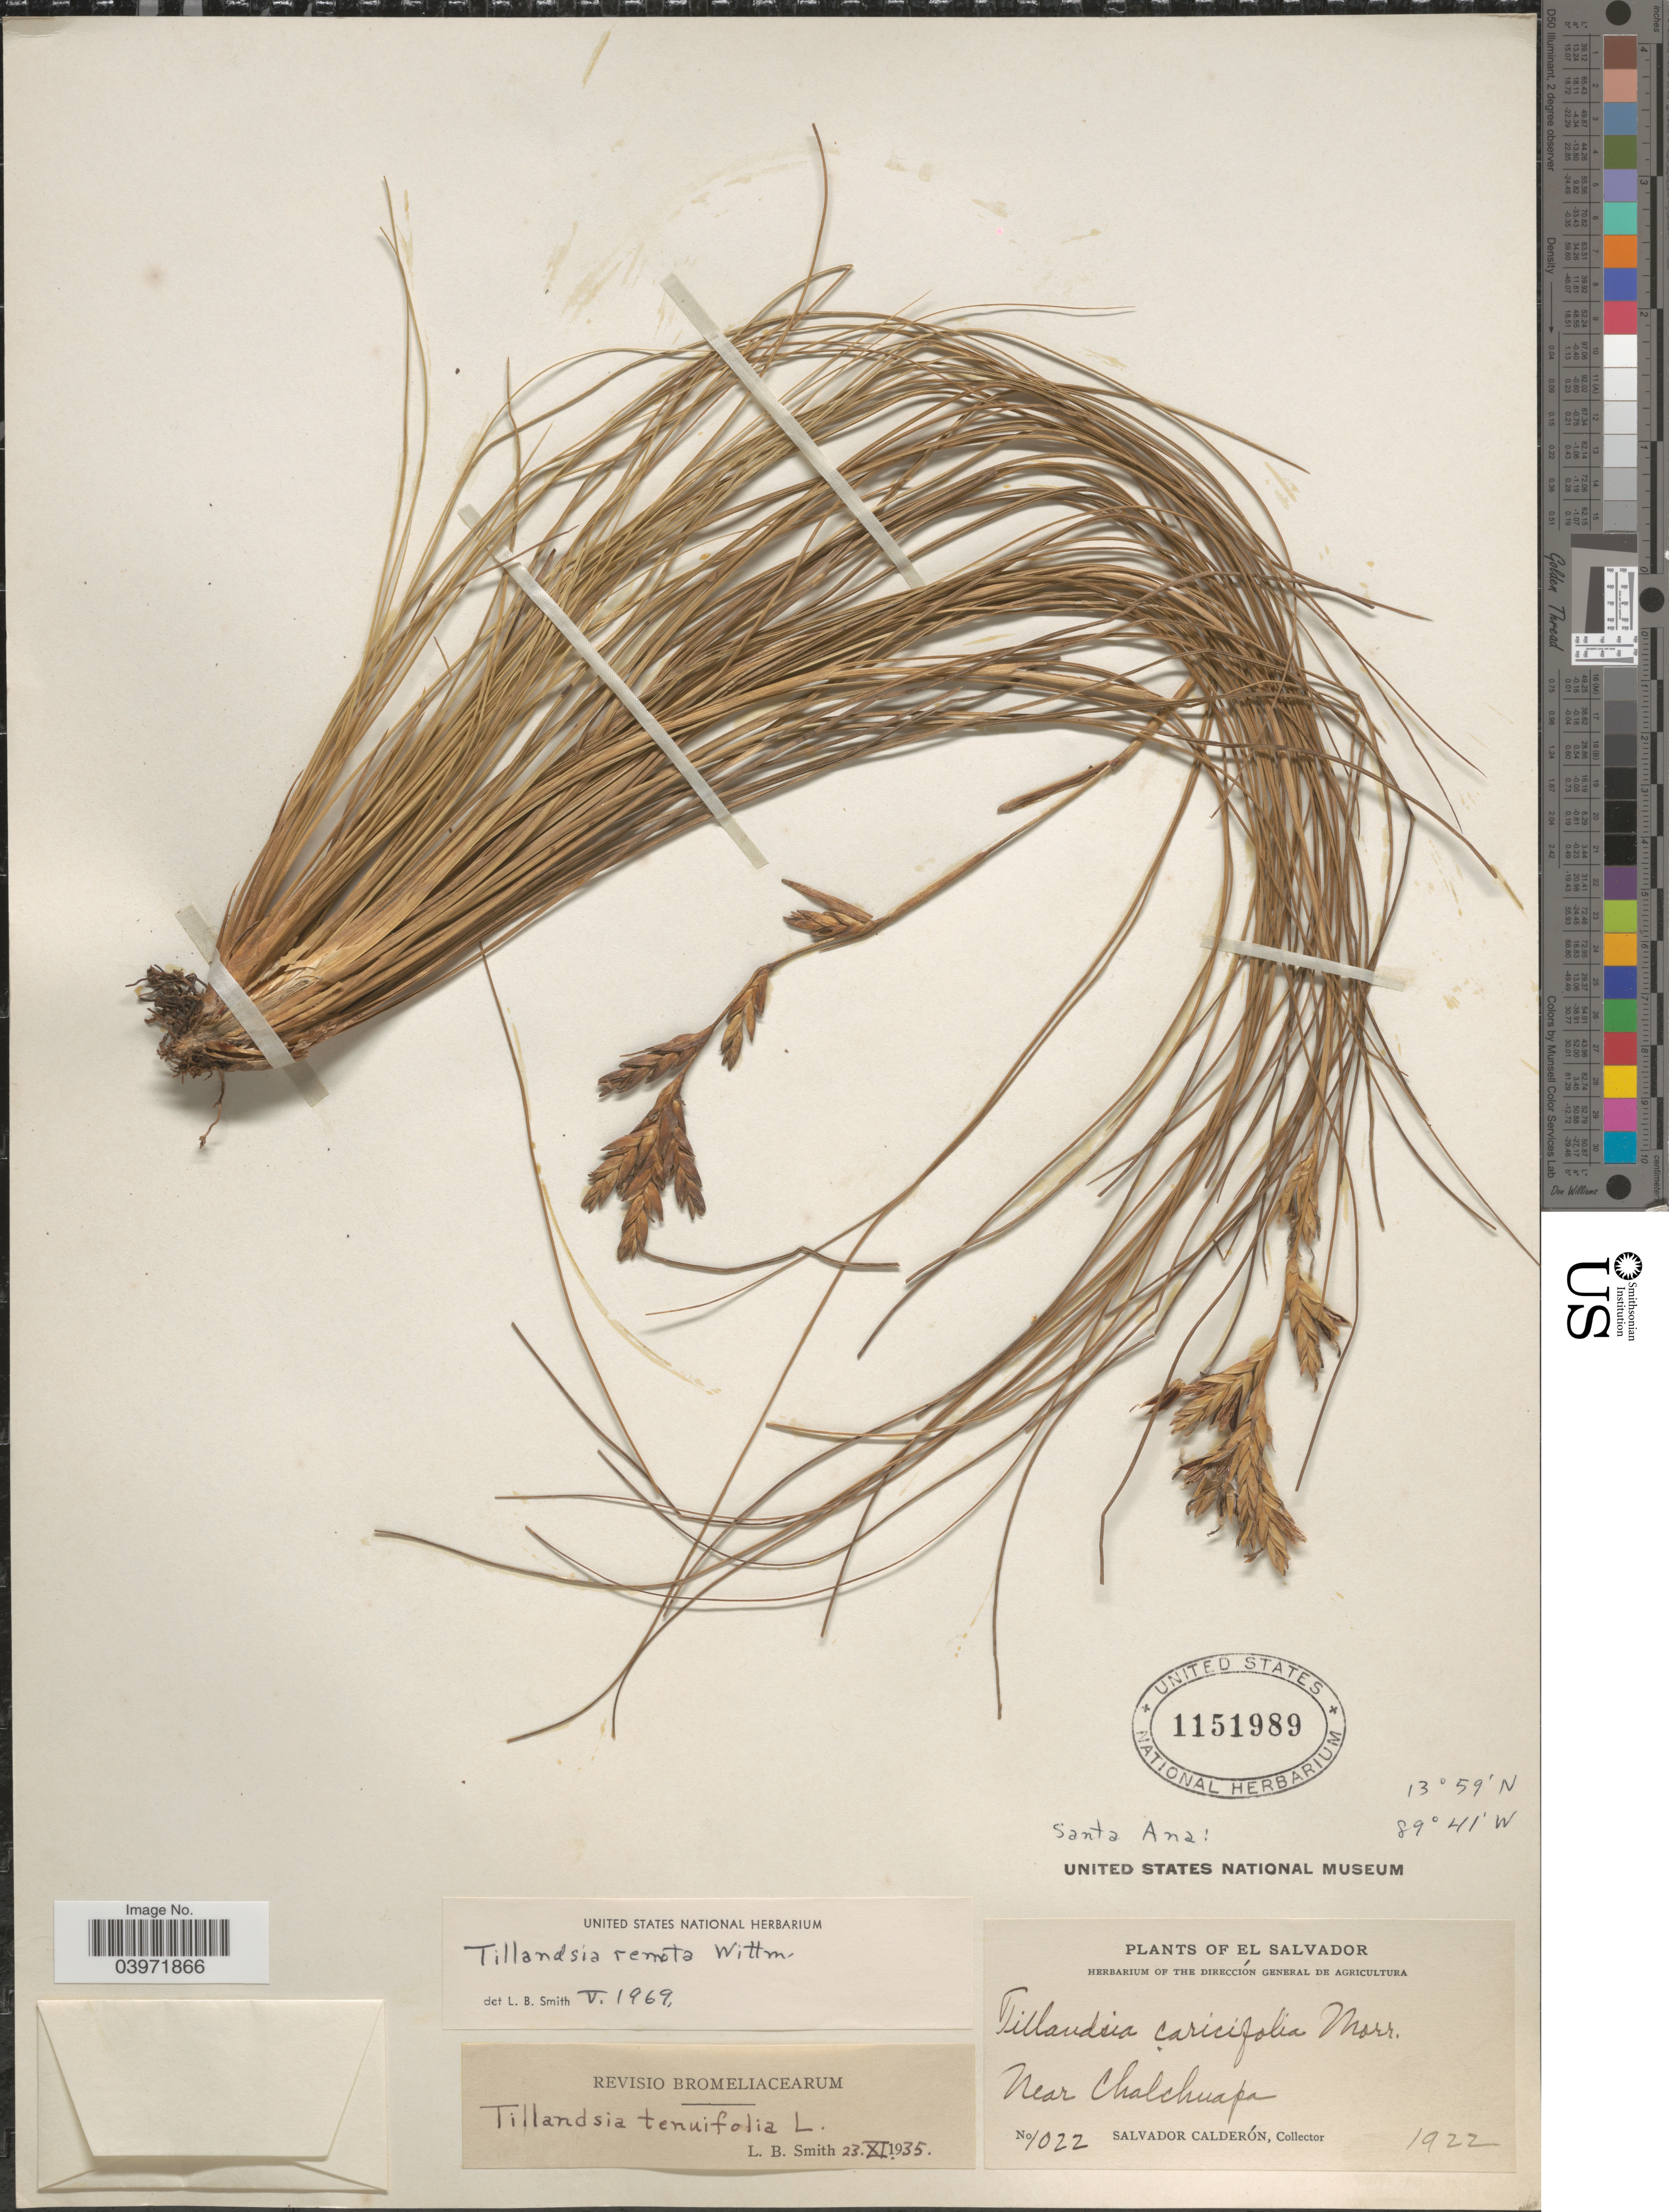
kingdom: Plantae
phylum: Tracheophyta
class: Liliopsida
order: Poales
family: Bromeliaceae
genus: Tillandsia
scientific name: Tillandsia remota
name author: Wittm.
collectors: S. Calderón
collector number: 1022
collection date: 1922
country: El Salvador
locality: Santa Ana: Near Chalchuapa.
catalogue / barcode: US 1151989